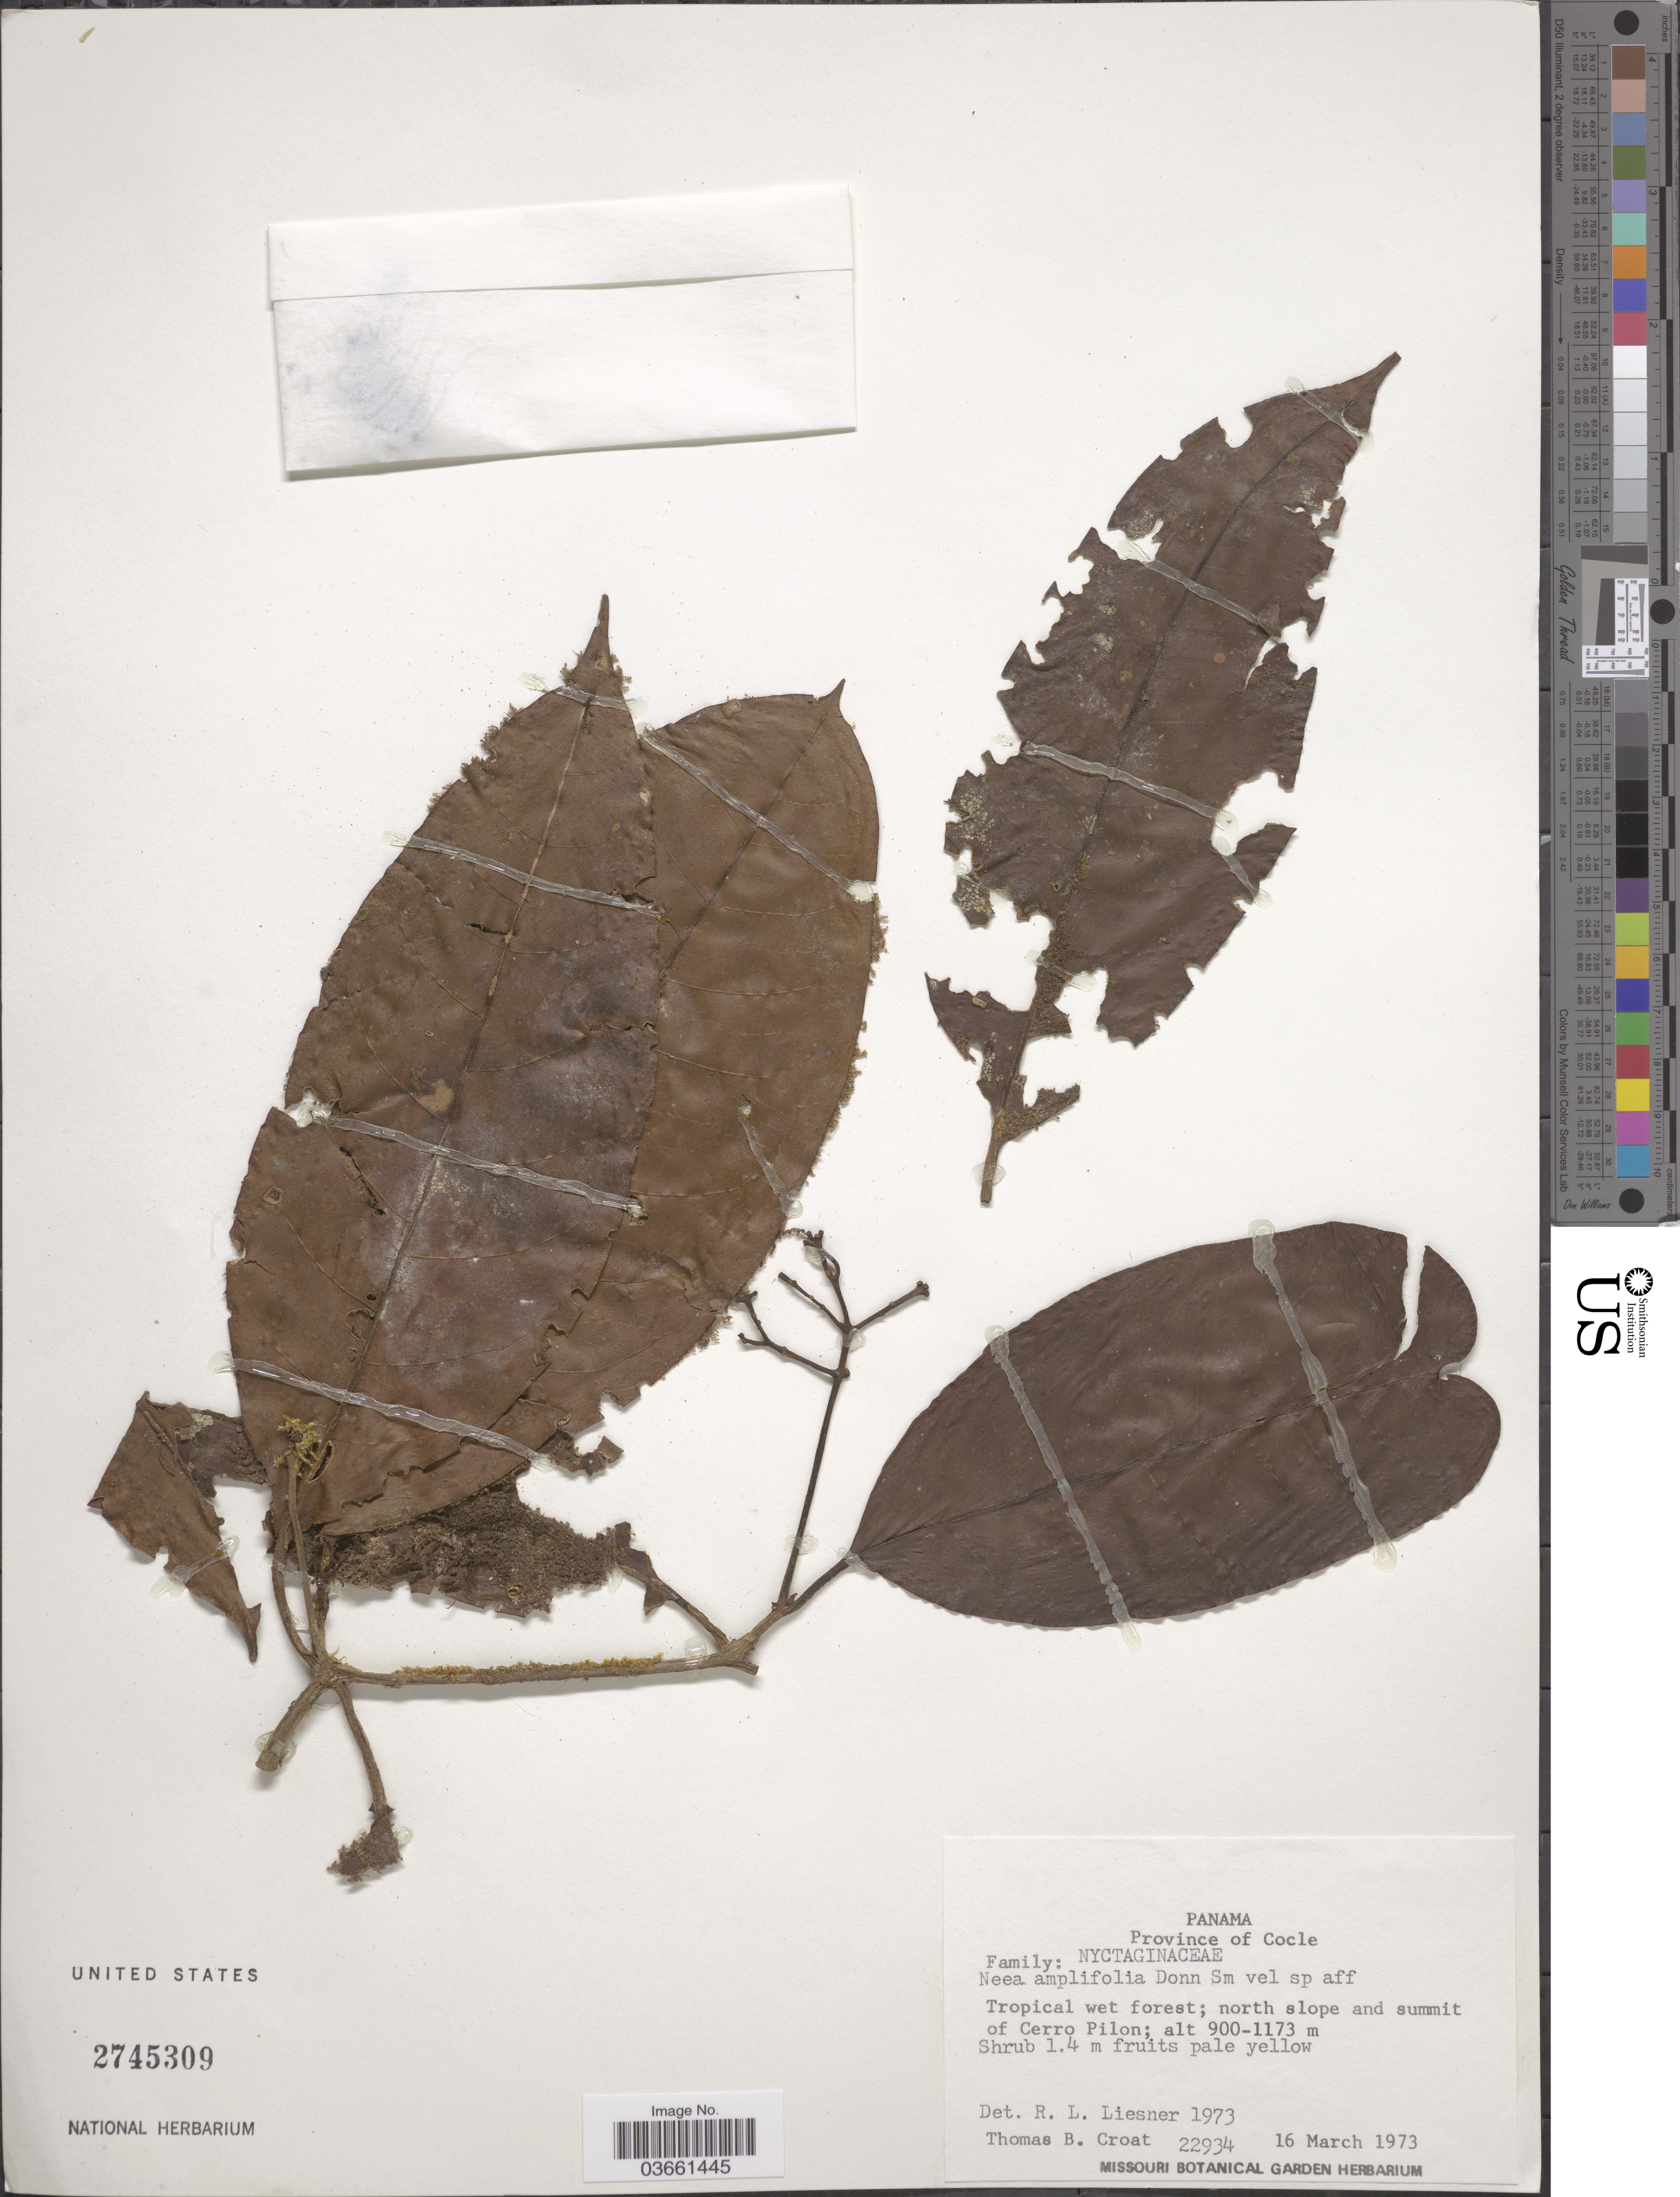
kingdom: Plantae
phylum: Tracheophyta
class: Magnoliopsida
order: Caryophyllales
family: Nyctaginaceae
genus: Neea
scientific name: Neea amplifolia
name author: Donn. Sm.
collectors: T. B. Croat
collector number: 22934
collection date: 1973-03-16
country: Panama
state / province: Coclé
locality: Tropical wet forest; north slope and summit of Cerro Pilon.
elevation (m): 900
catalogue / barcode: US 2745309